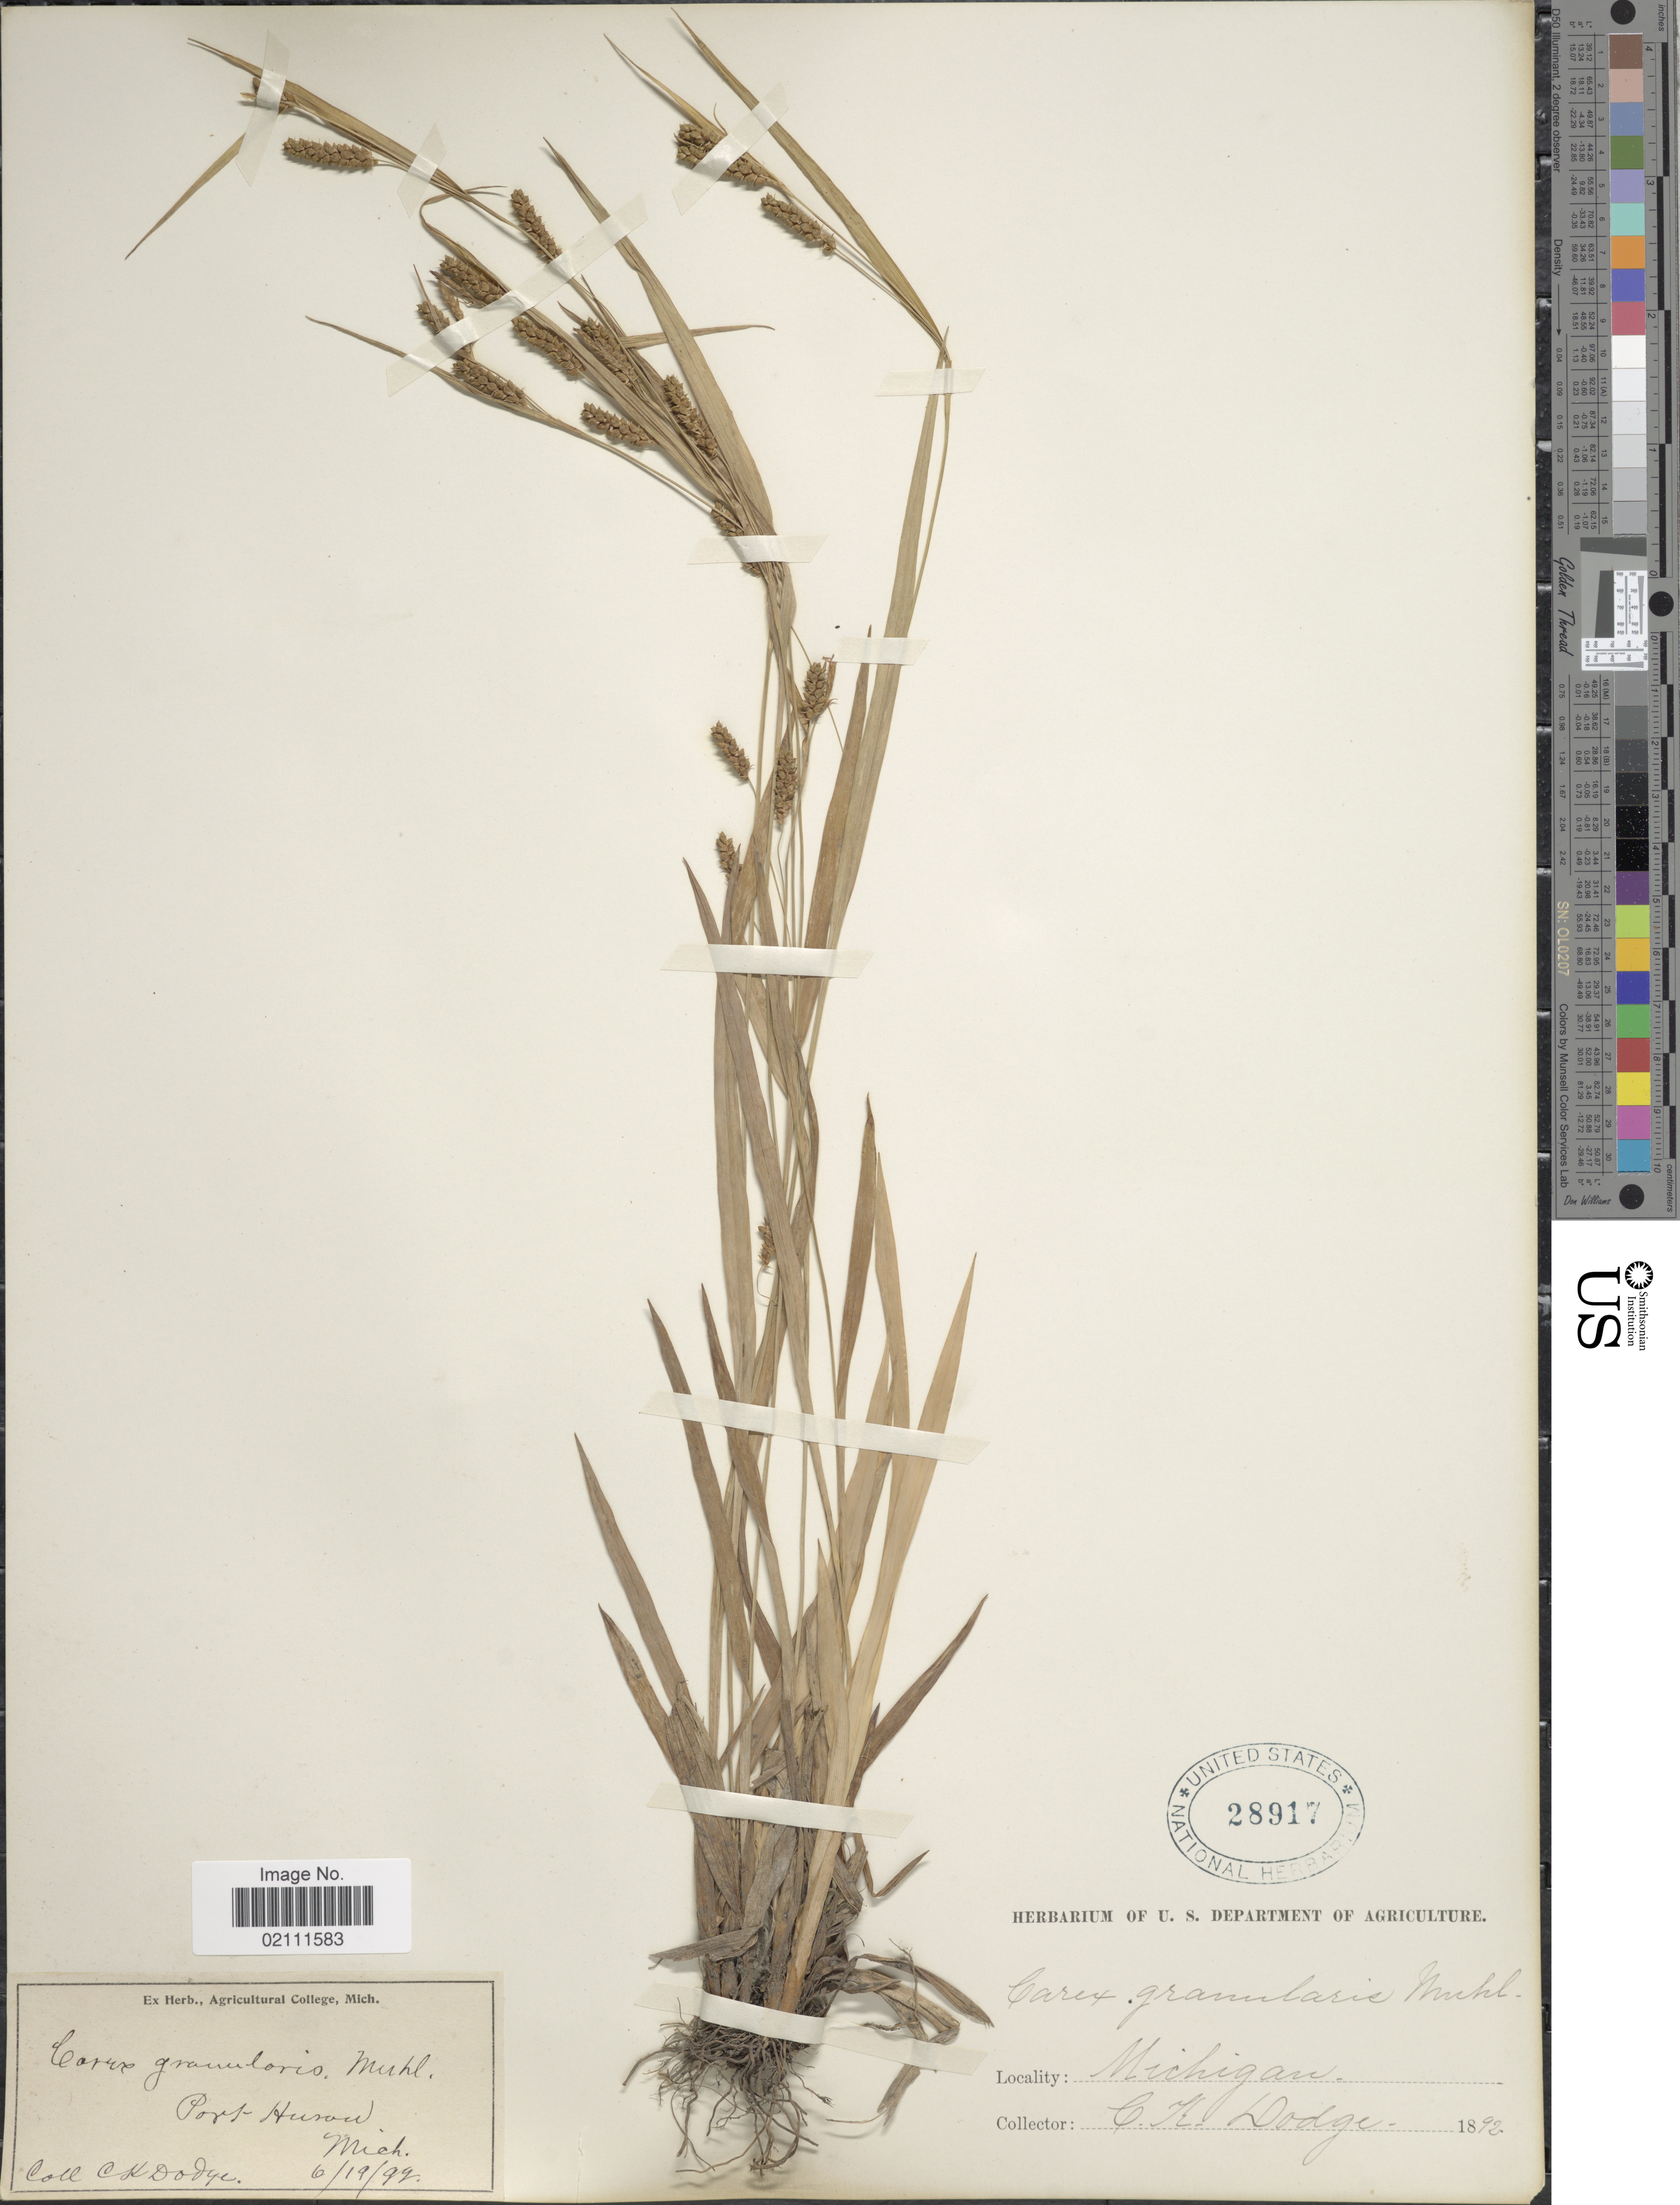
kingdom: Plantae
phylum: Tracheophyta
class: Liliopsida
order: Poales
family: Cyperaceae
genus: Carex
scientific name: Carex granularis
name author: Muhl. ex Willd.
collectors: C. Dodge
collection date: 1892-06-19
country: United States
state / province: Michigan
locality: Port Huron.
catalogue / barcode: US 28917